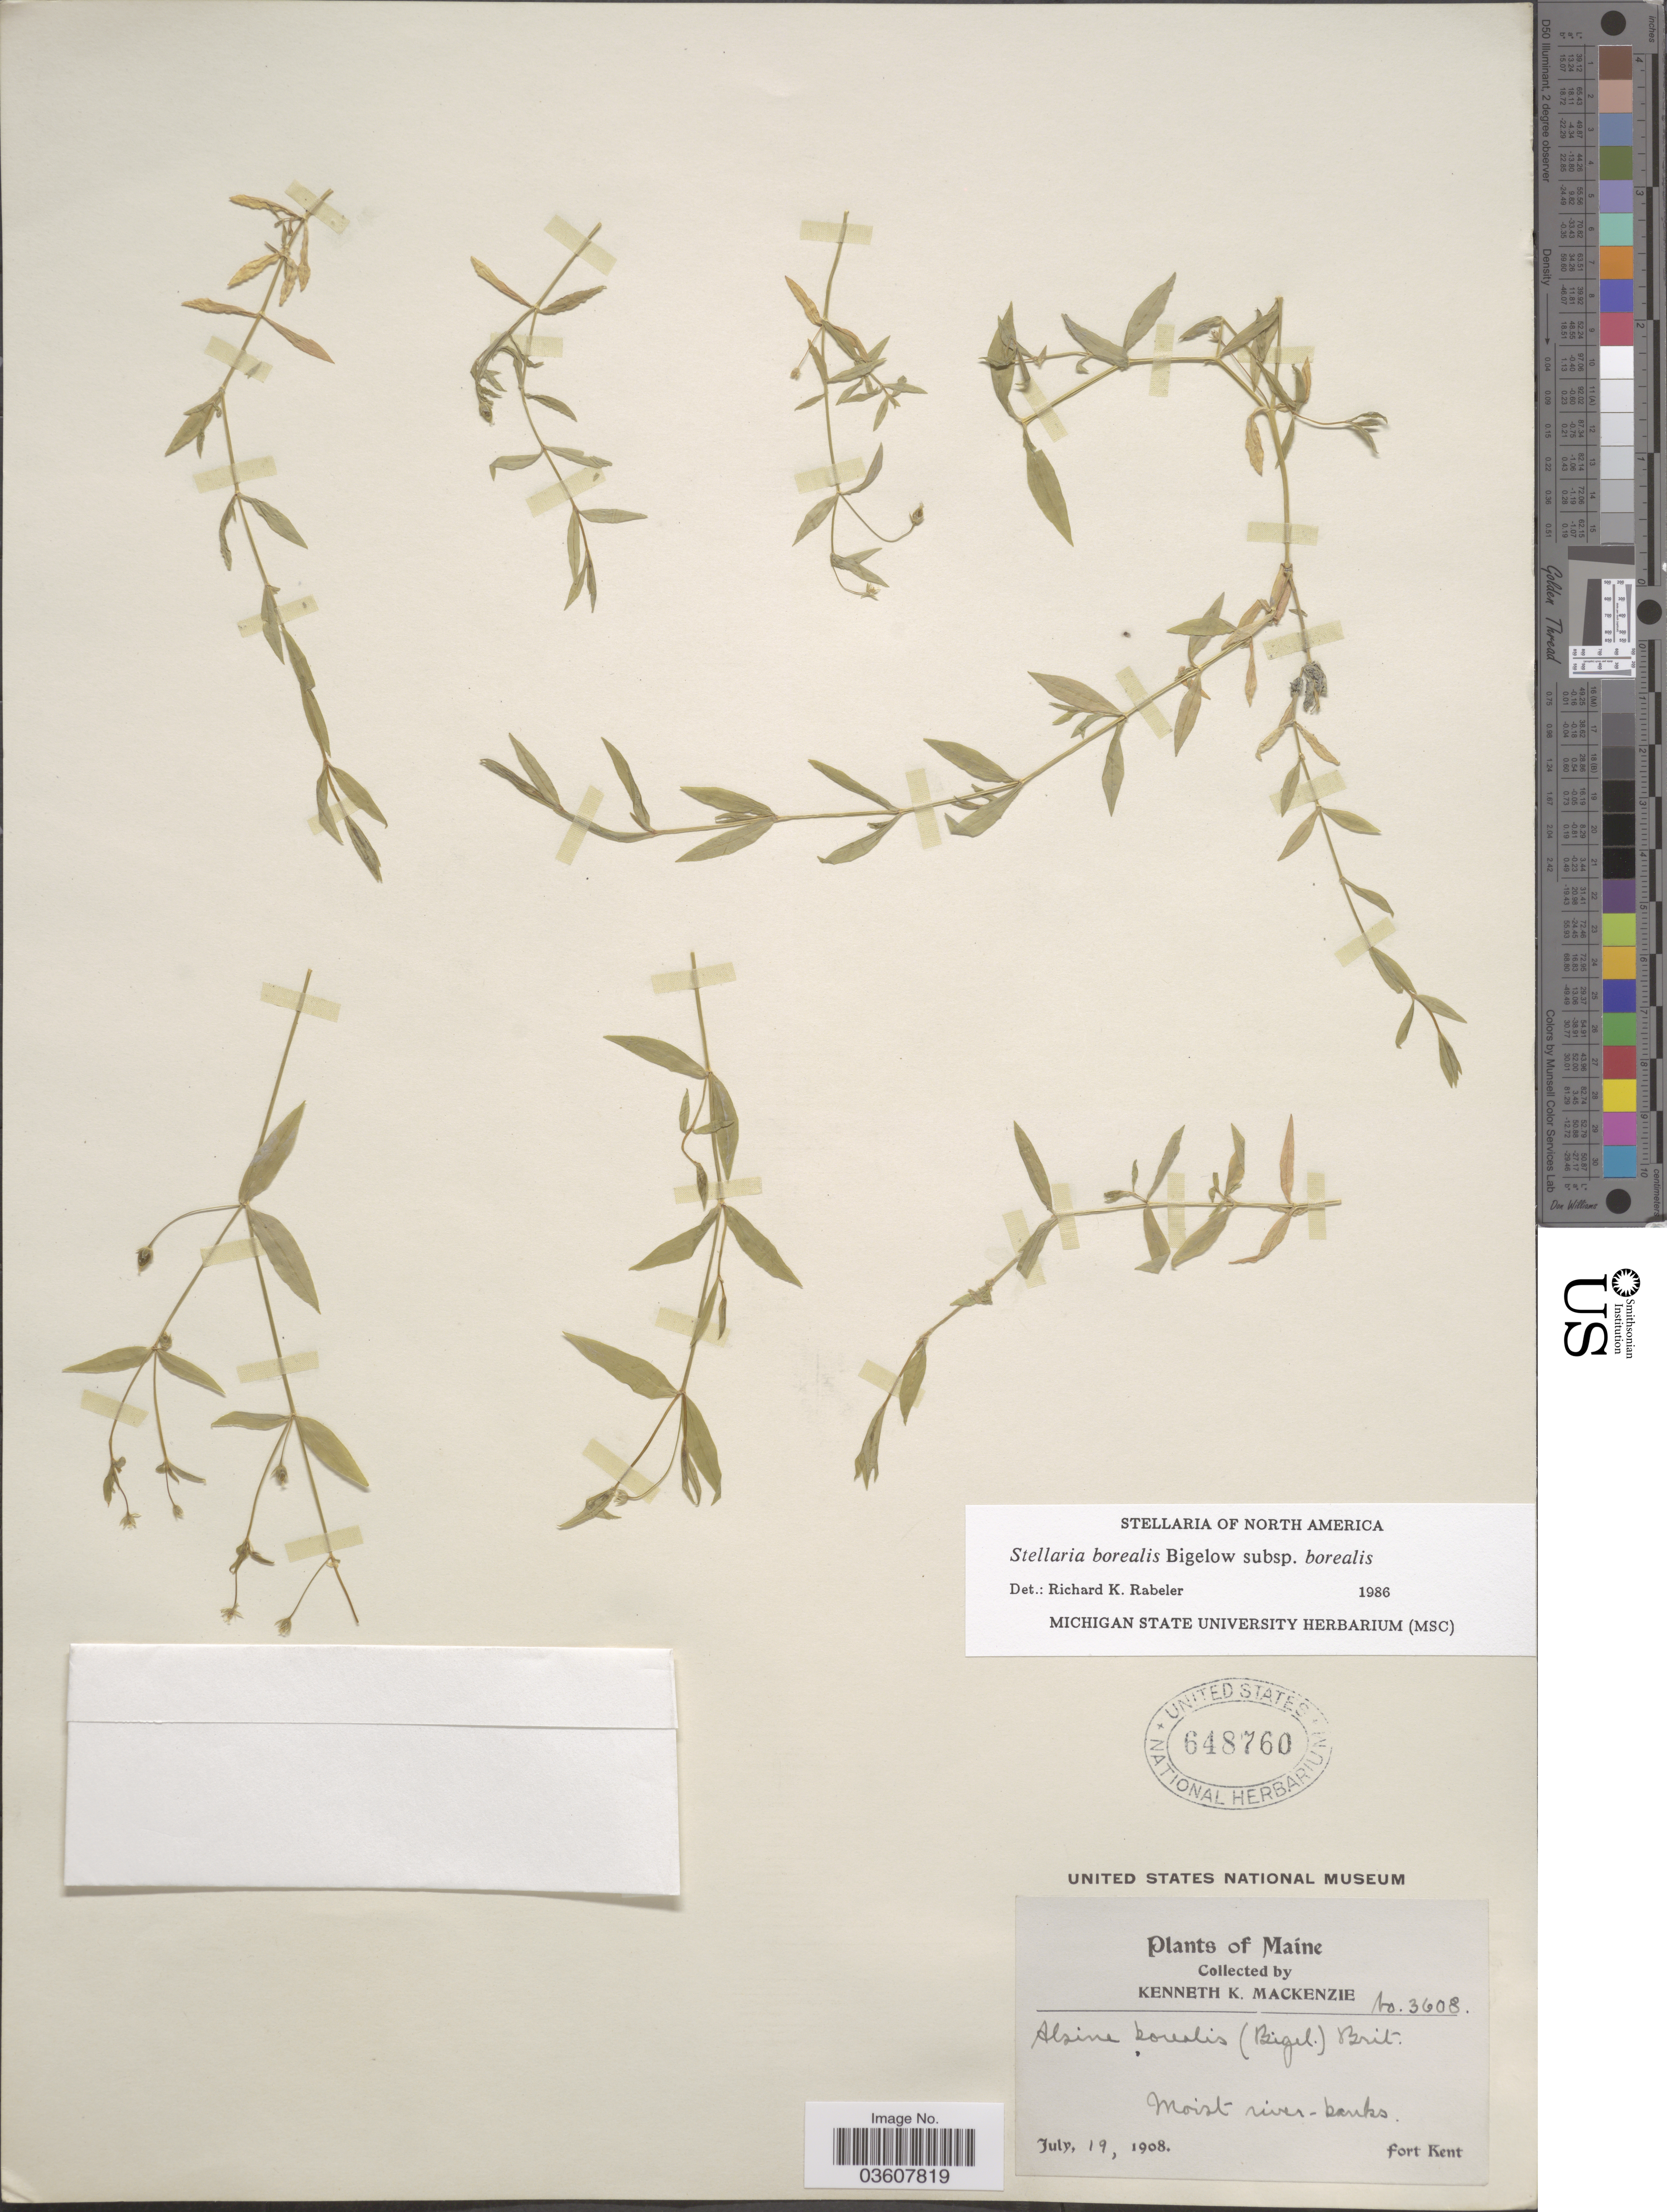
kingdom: Plantae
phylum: Tracheophyta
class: Magnoliopsida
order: Caryophyllales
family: Caryophyllaceae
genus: Stellaria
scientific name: Stellaria borealis subsp. borealis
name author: Bigelow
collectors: K. K. Mackenzie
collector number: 3608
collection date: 1908-07-19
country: United States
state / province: Maine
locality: Moist river-banks. fort Kent.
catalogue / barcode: US 648760